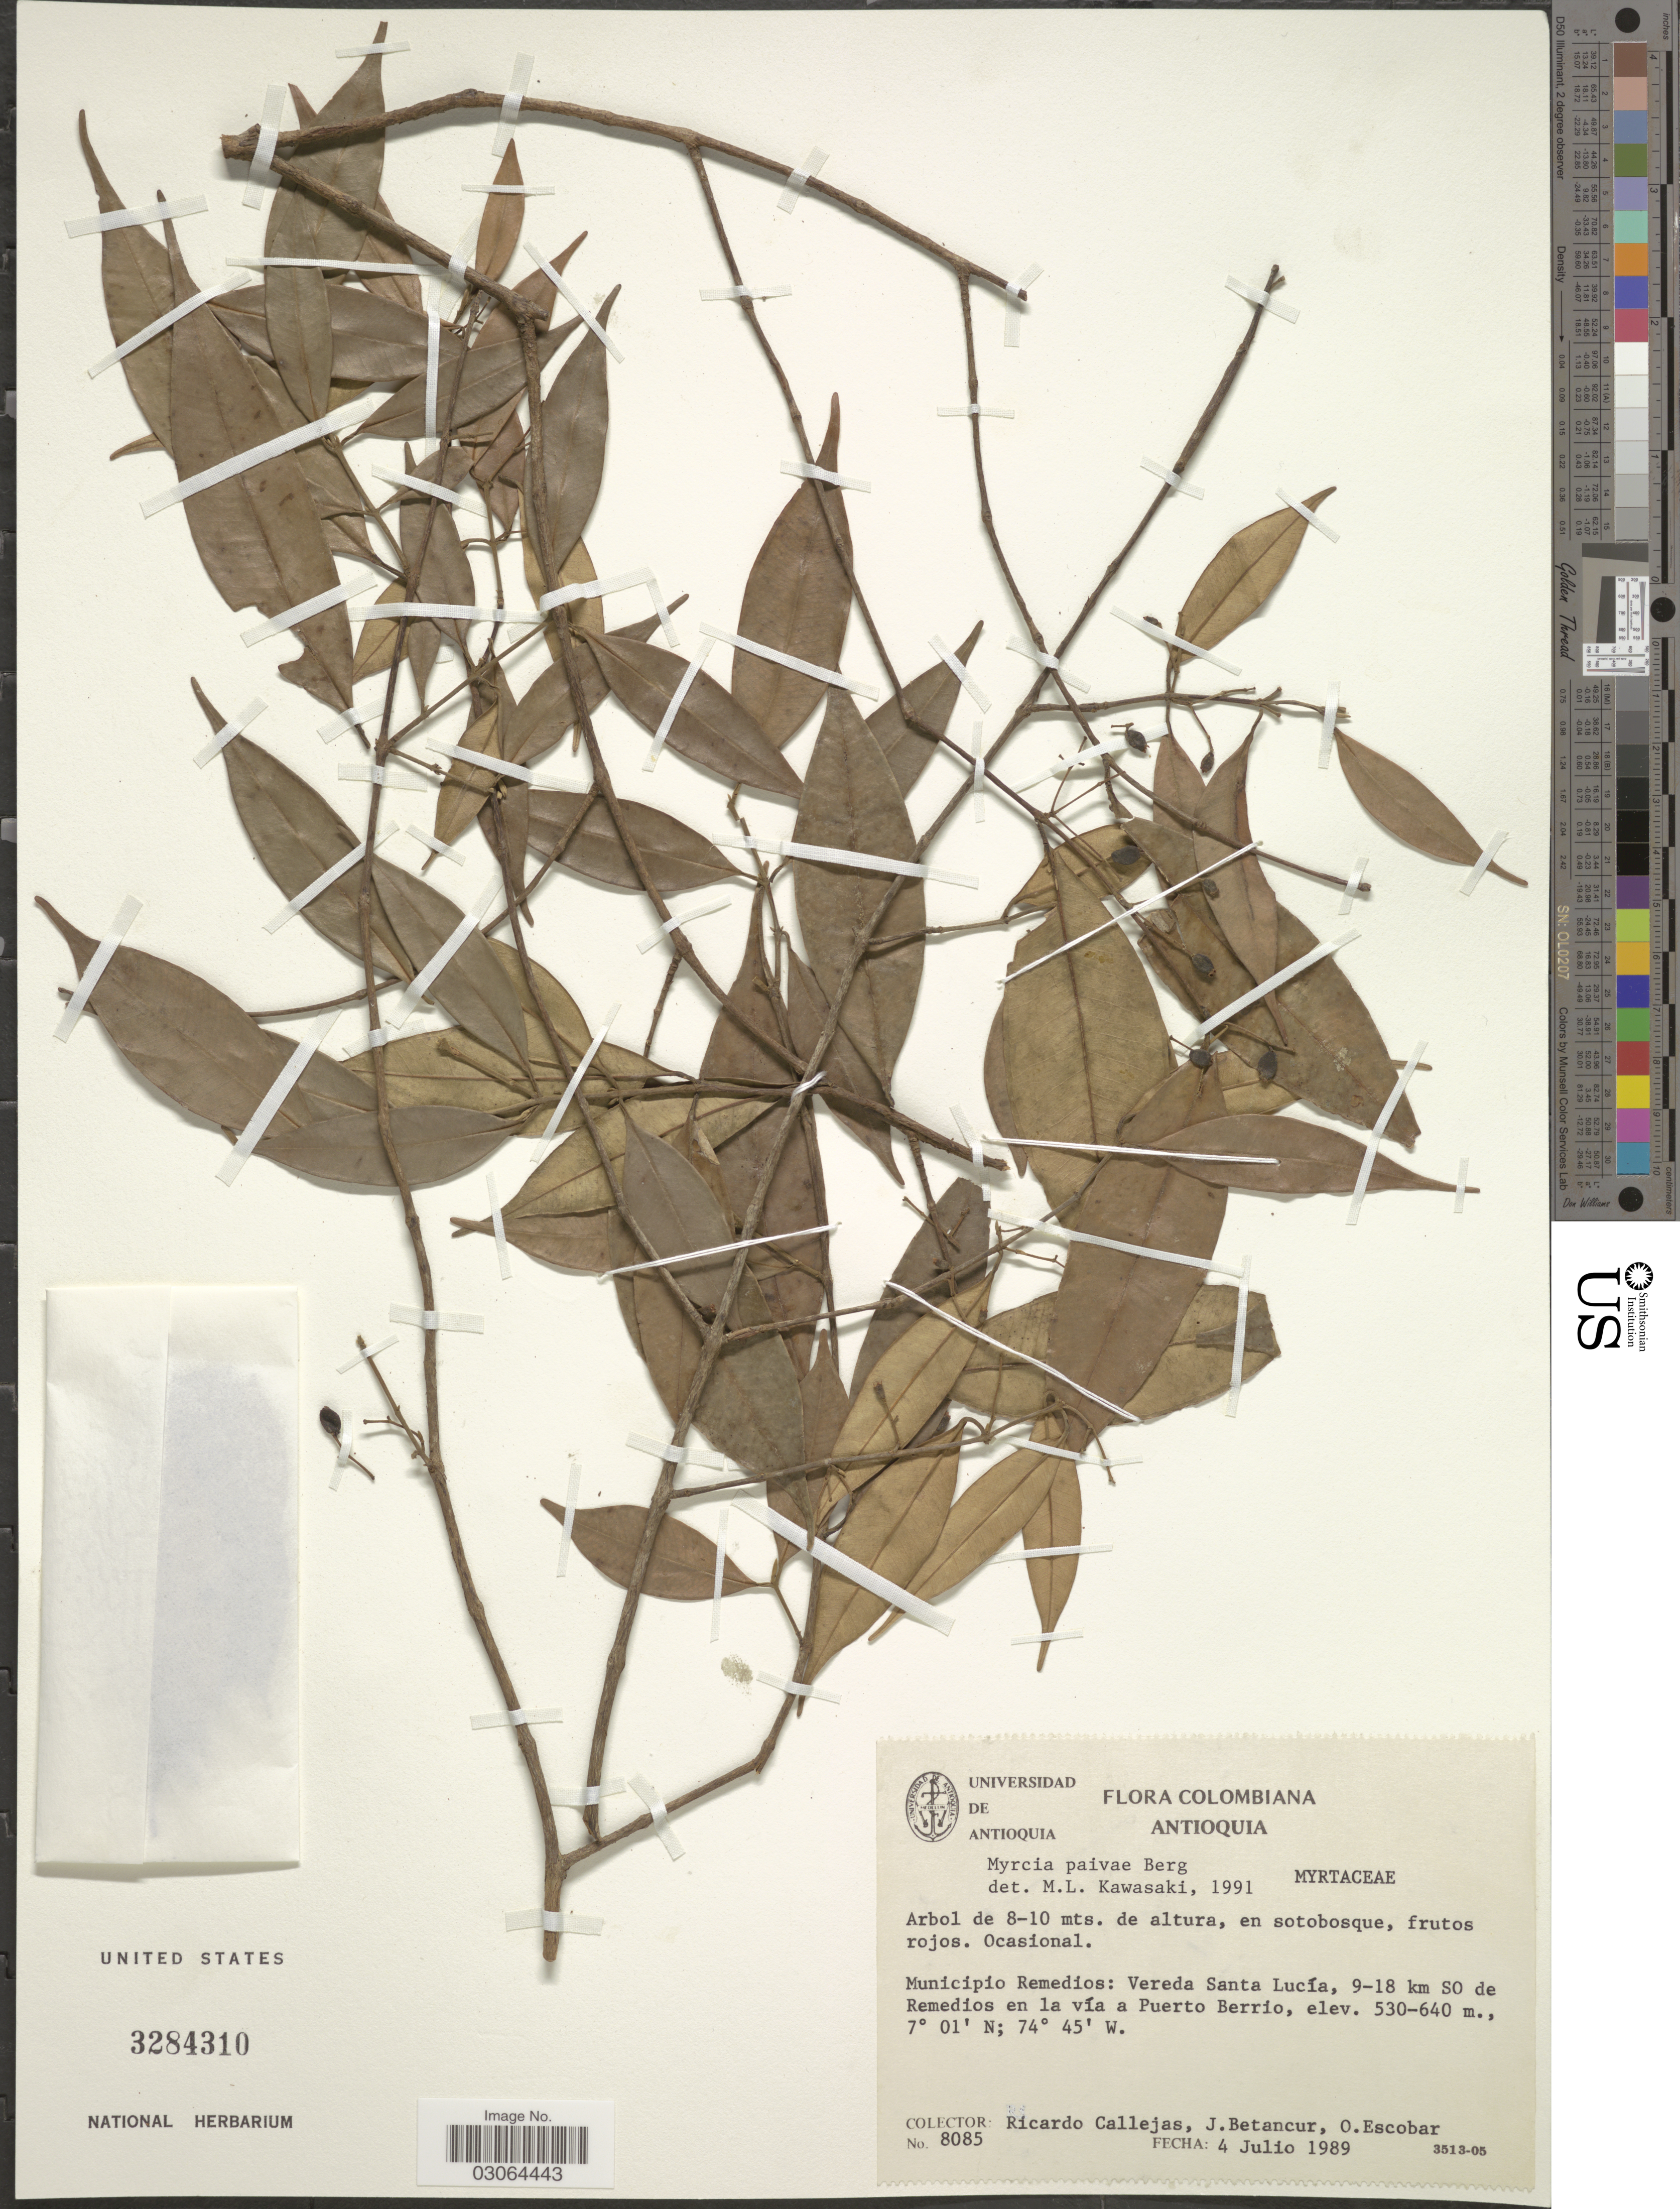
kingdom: Plantae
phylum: Tracheophyta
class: Magnoliopsida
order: Myrtales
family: Myrtaceae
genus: Myrcia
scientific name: Myrcia paivae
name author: O. Berg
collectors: R. Callejas, J. Betancur & O. Escobar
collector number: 8085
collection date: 1989-07-04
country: Colombia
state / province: Antioquia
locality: Municipio Remedios: Vereda Santa Lucía, 9-18 km SO de Remedios en la vía a Puerto Berrio.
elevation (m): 530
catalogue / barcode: US 3284310